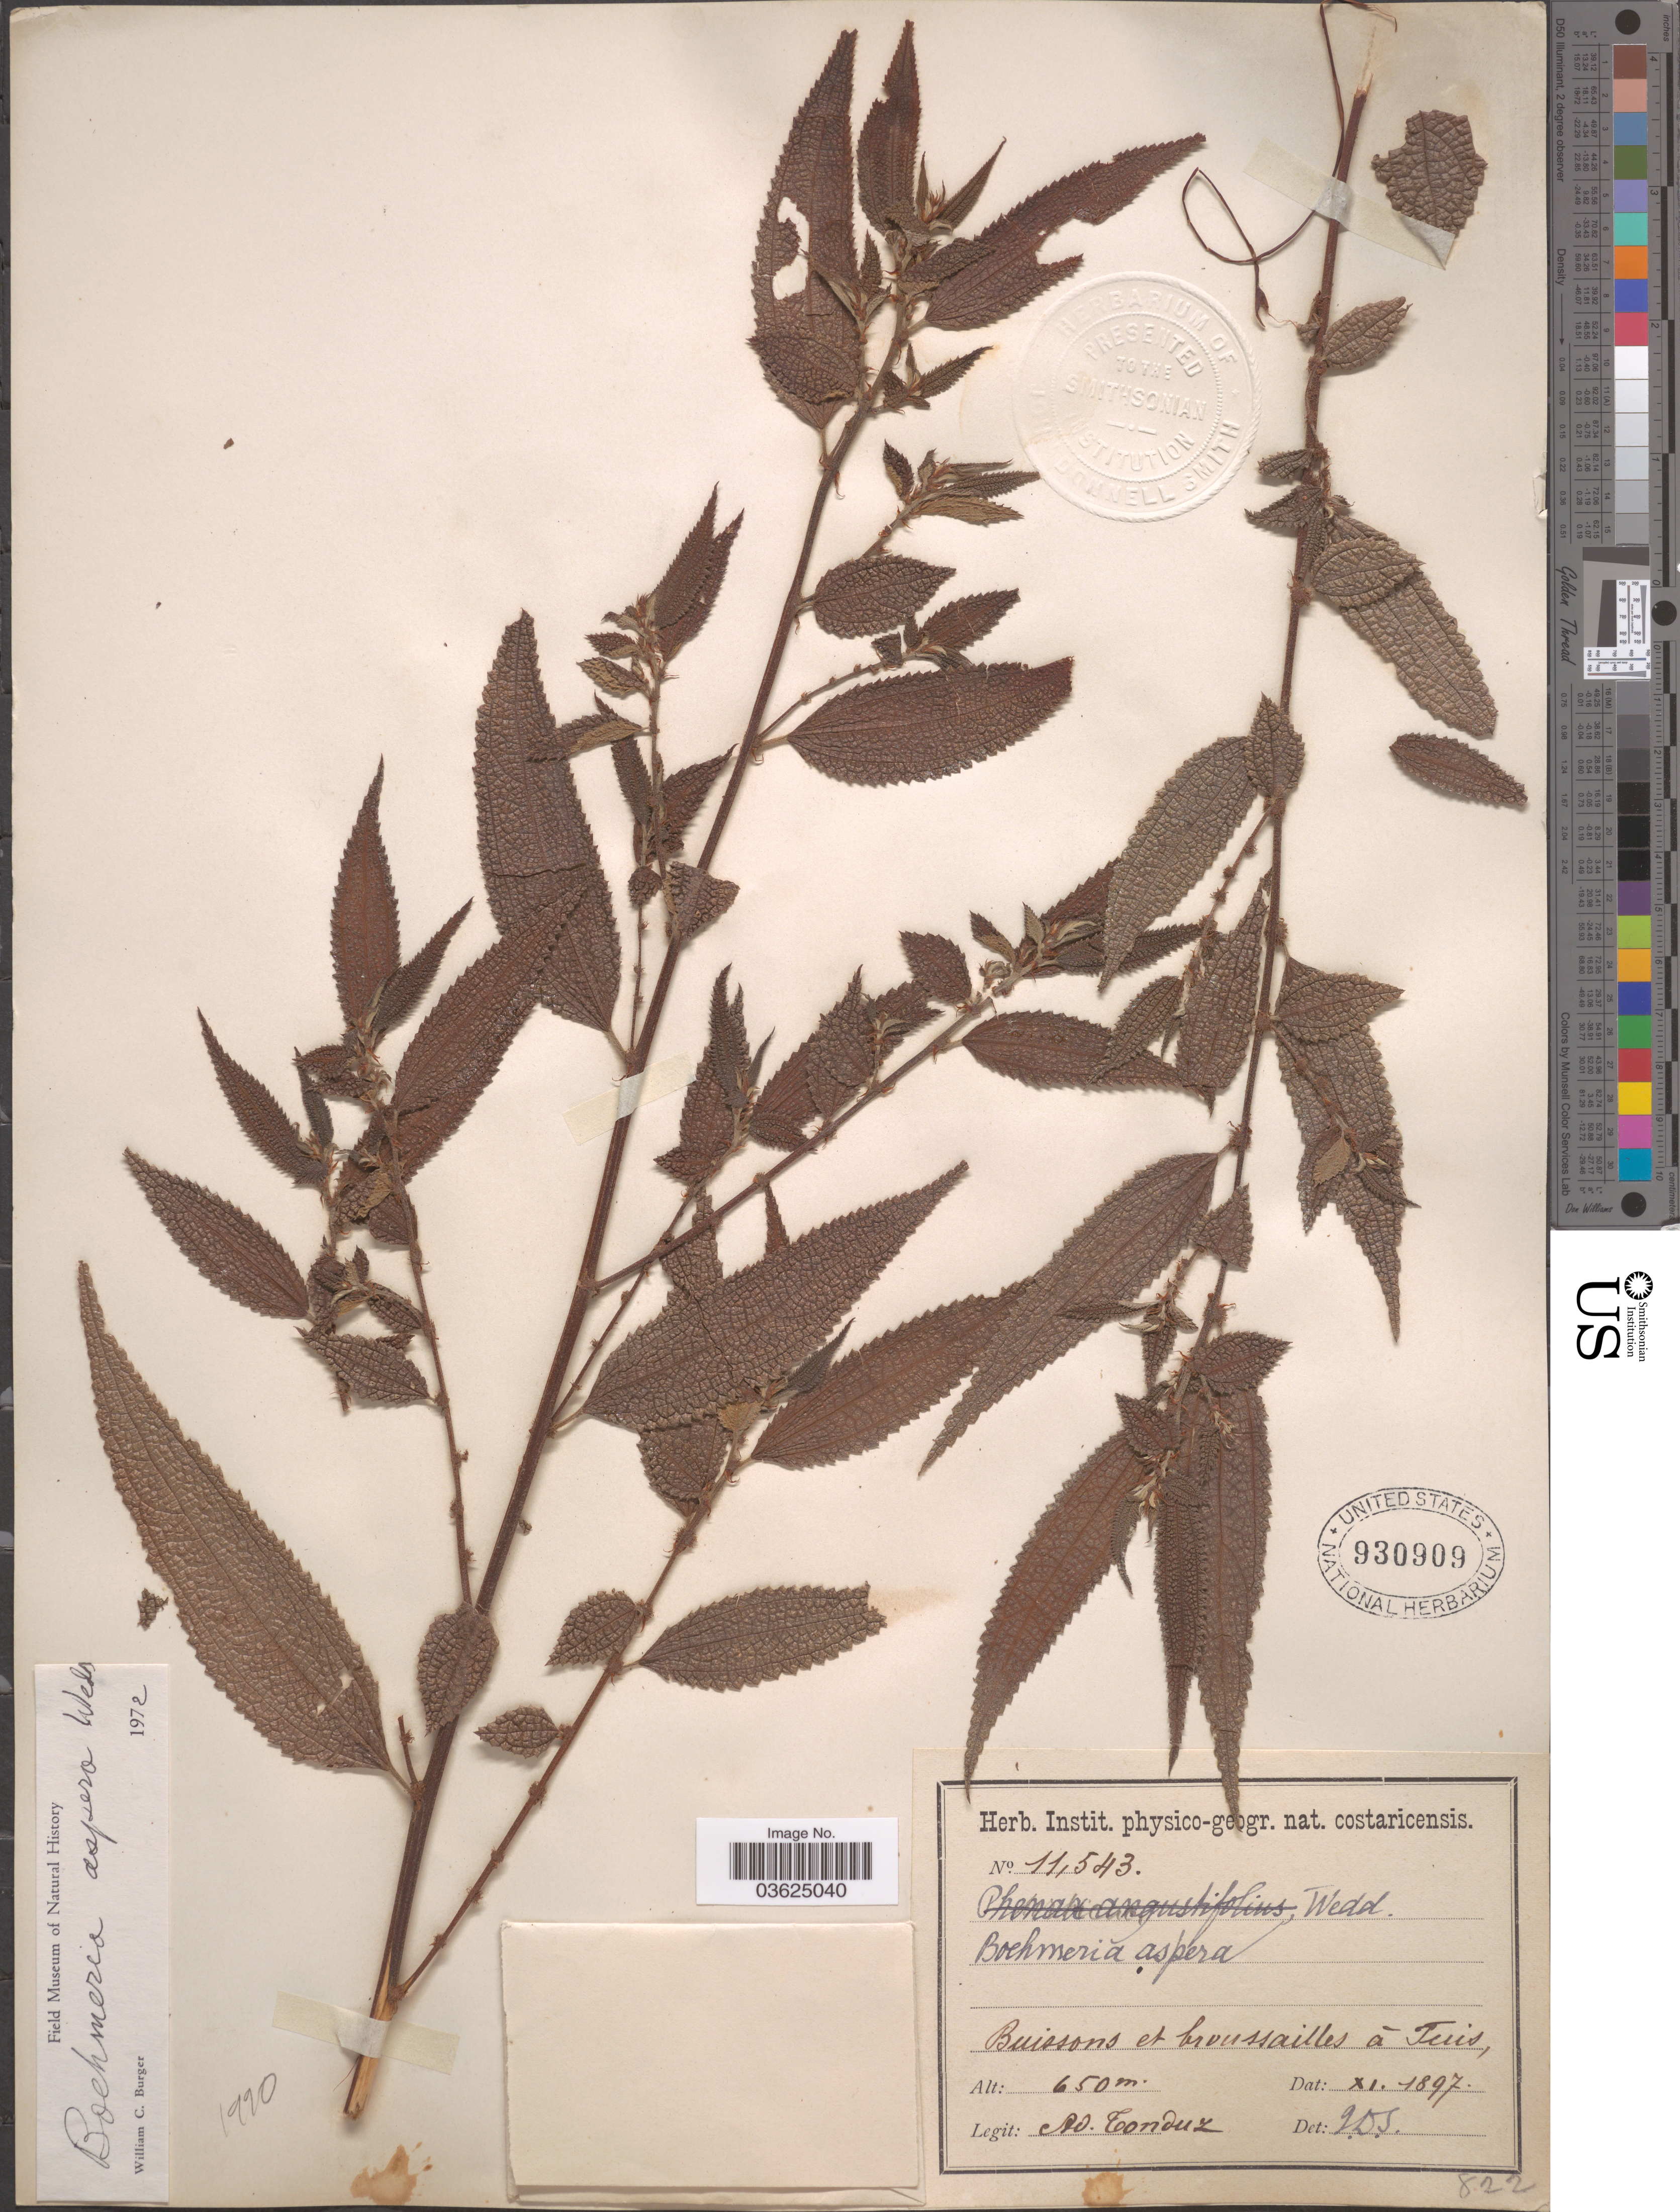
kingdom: Plantae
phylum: Tracheophyta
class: Magnoliopsida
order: Rosales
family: Urticaceae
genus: Boehmeria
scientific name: Boehmeria aspera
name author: Wedd.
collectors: A. Tonduz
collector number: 11543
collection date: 1897-11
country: Costa Rica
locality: Buissons et broussailles á Tuis.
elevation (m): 650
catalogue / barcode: US 930909